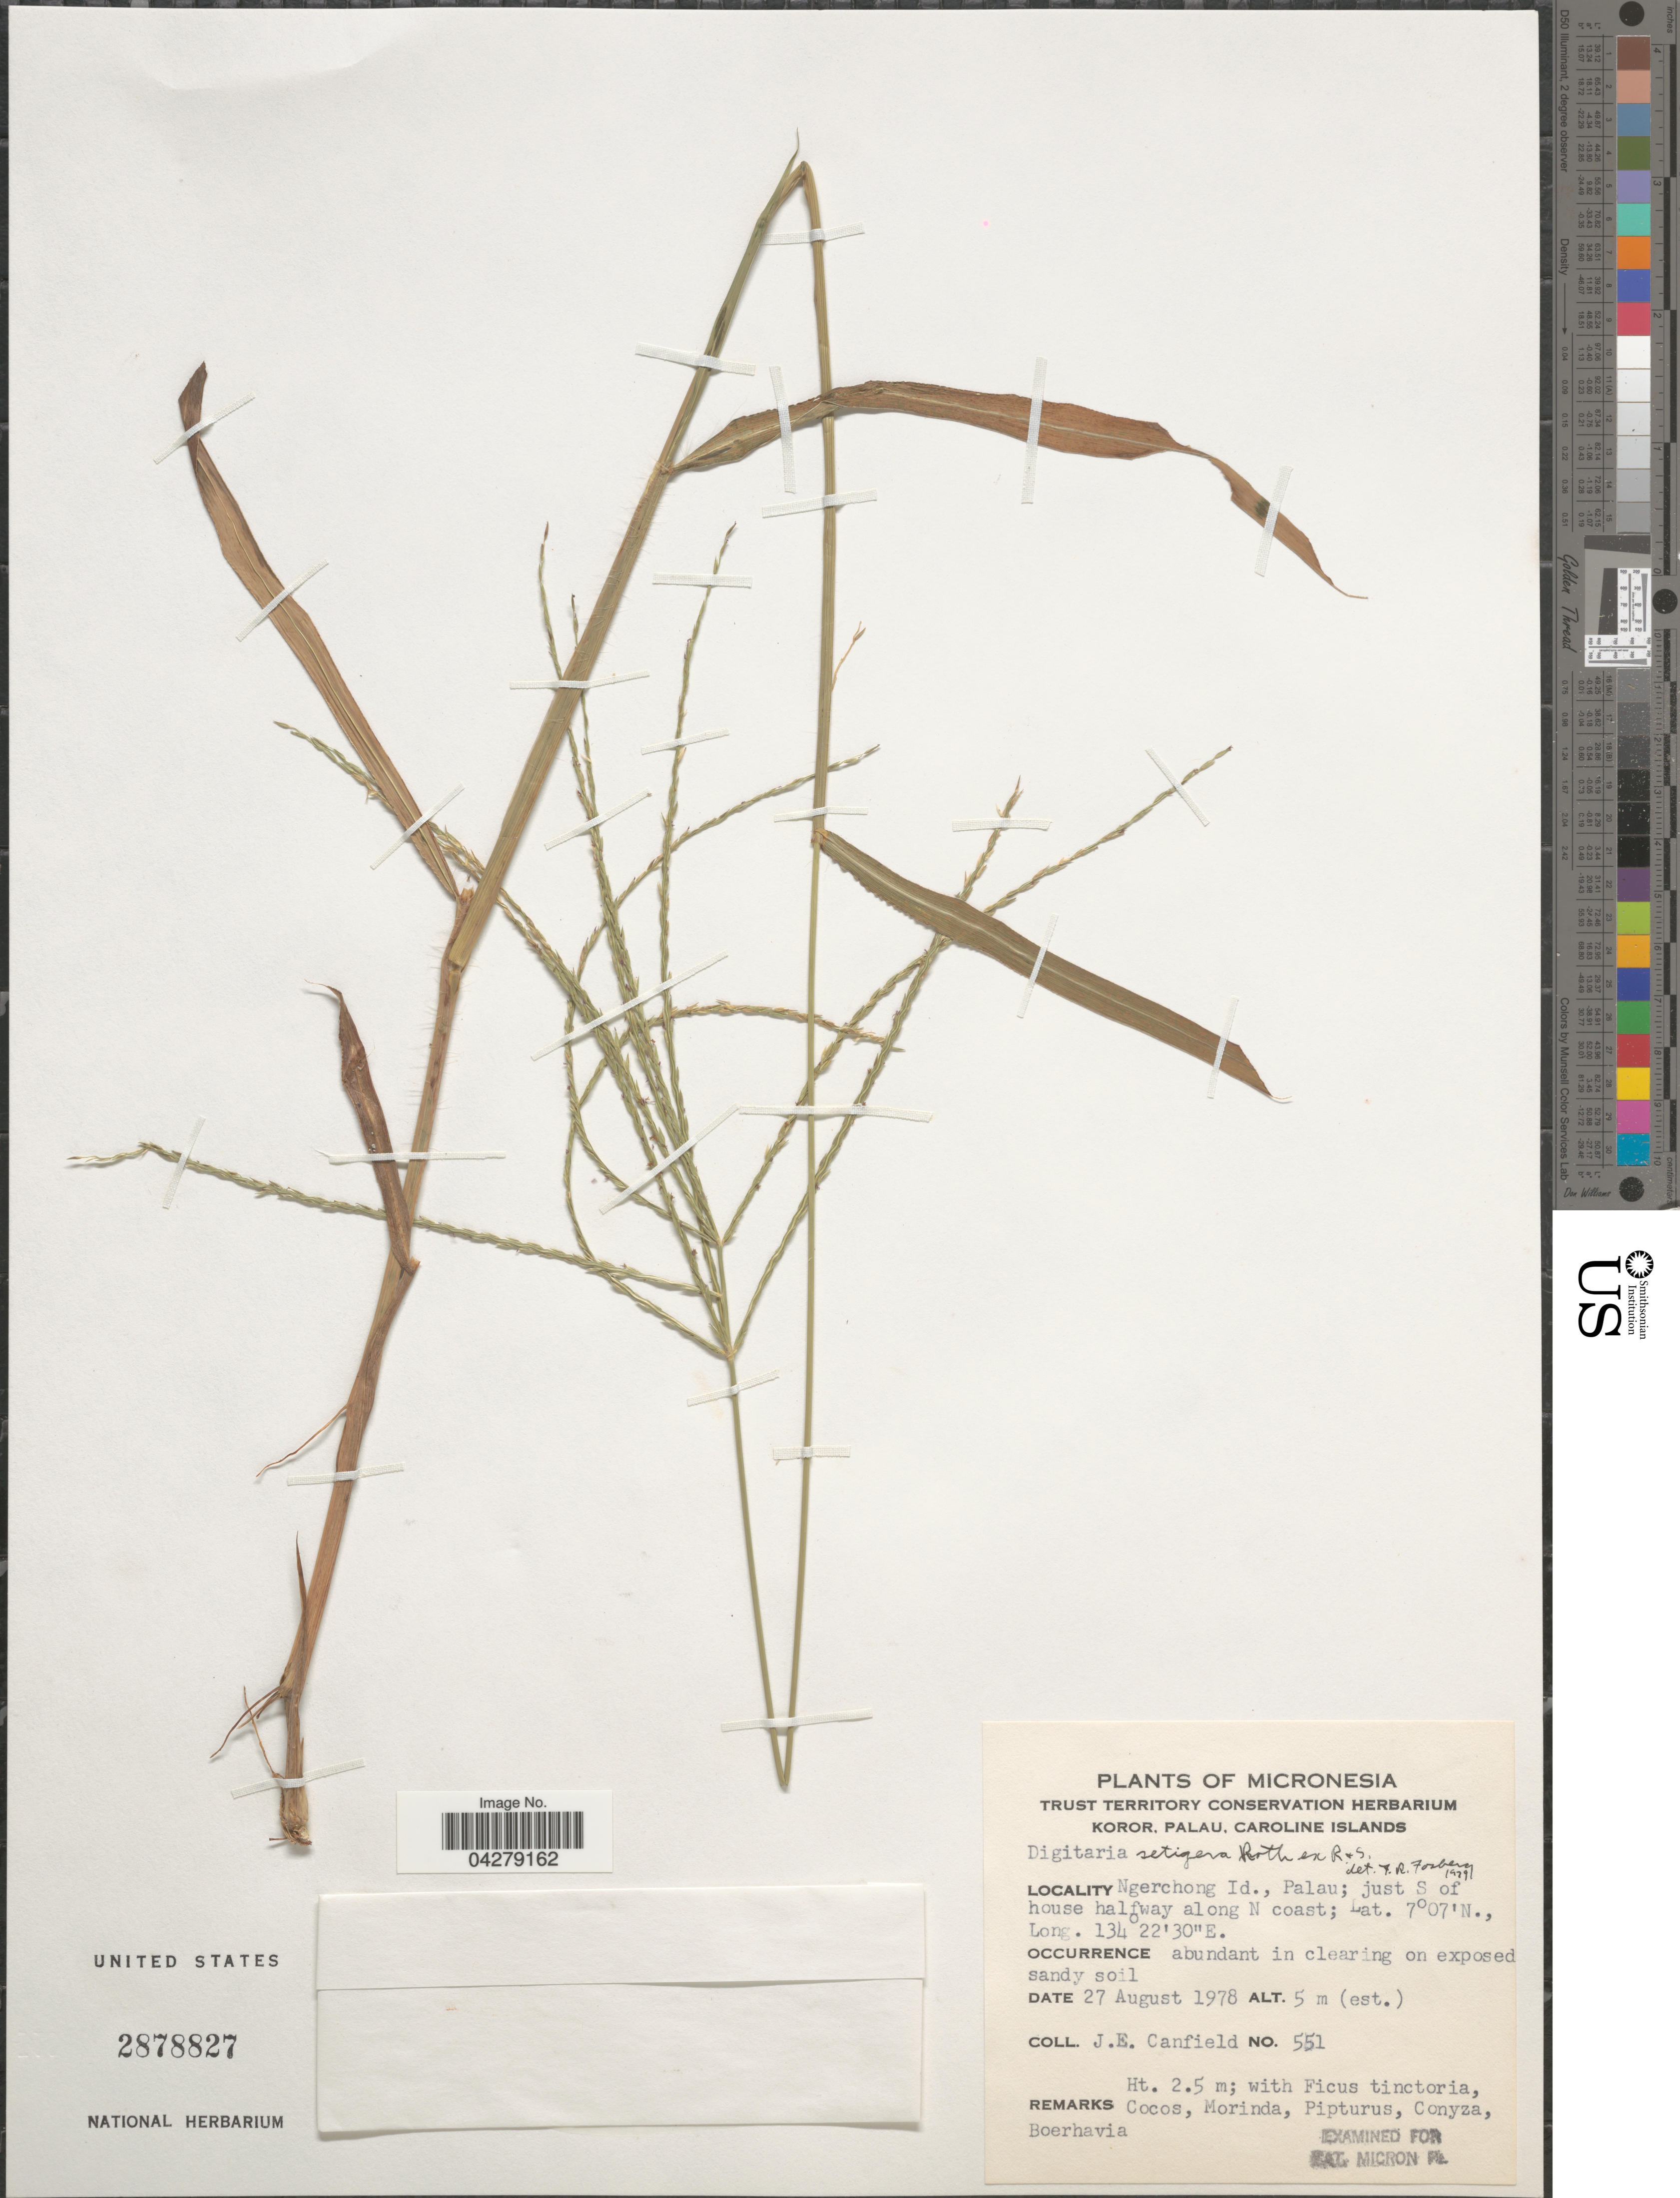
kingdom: Plantae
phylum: Tracheophyta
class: Liliopsida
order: Poales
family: Poaceae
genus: Digitaria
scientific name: Digitaria setigera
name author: Roth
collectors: J. E. Canfield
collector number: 551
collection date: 1978-08-27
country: Palau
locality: Ngerchong Id., Palau; just S. of house halfway along N coast.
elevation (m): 5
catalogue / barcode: US 2878827